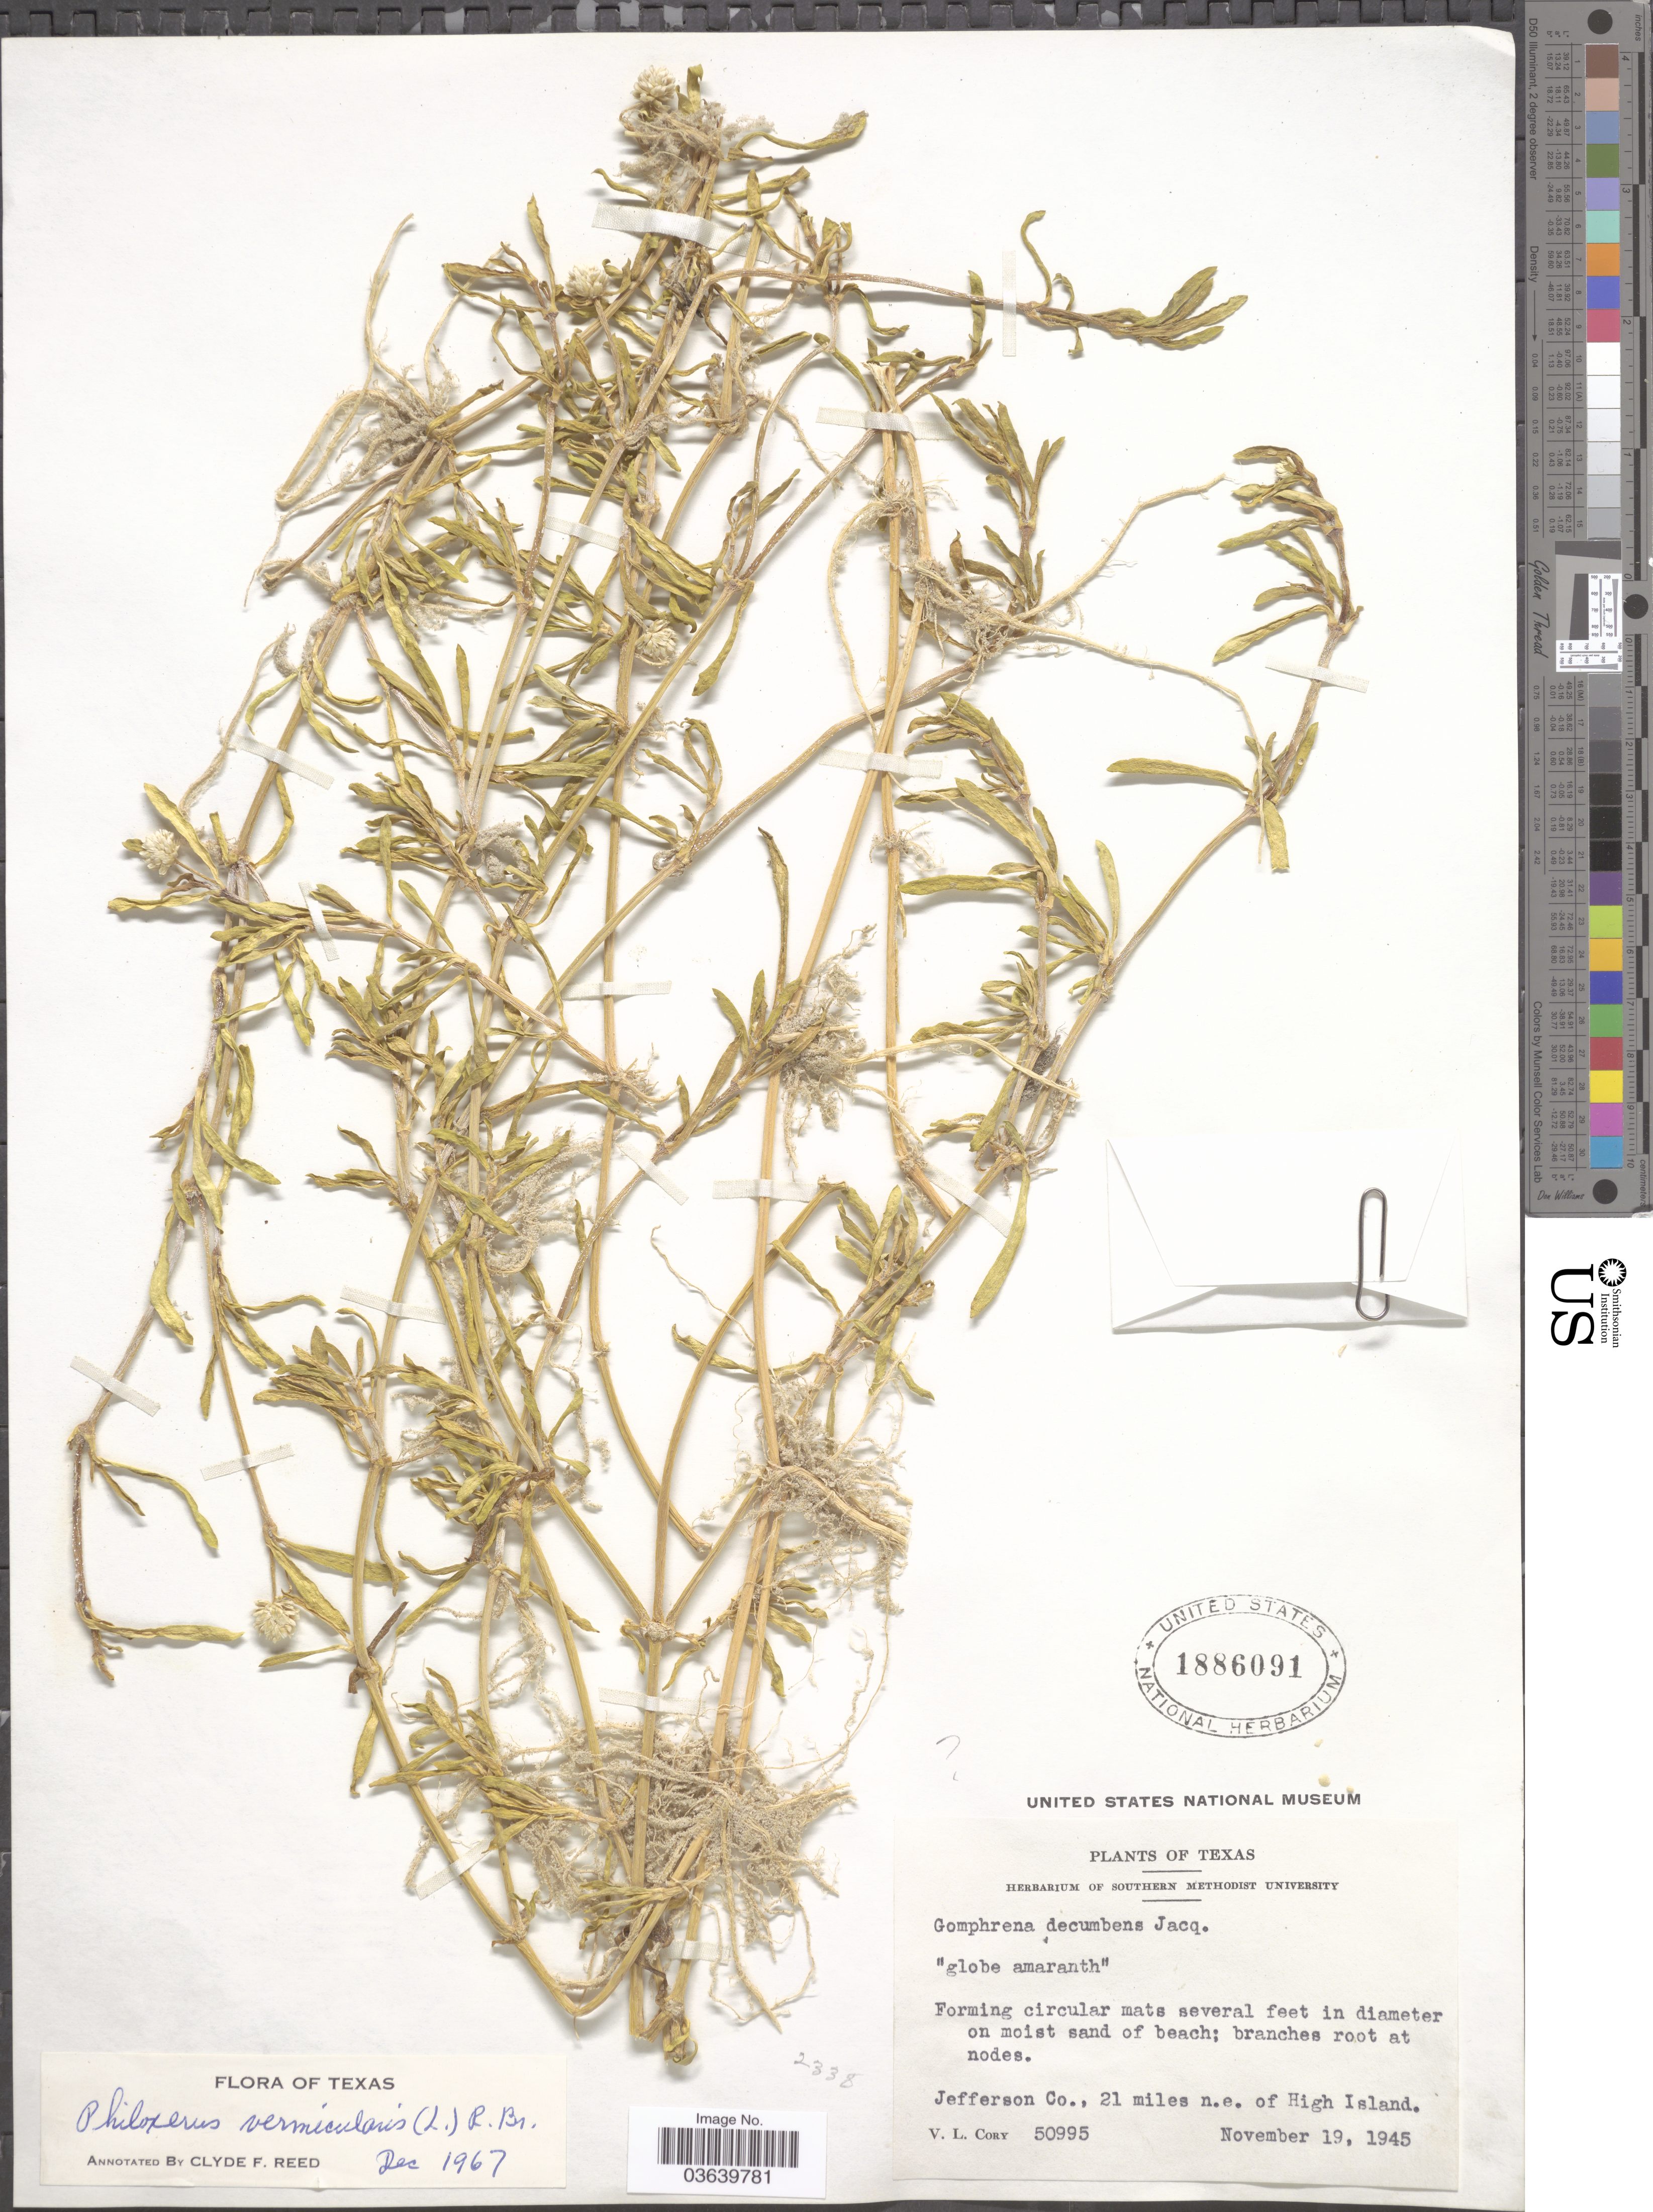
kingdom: Plantae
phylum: Tracheophyta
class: Magnoliopsida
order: Caryophyllales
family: Amaranthaceae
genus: Gomphrena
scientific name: Gomphrena vermicularis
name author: L.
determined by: Strong, Mark T., (BOT), Smithsonian Institution - National Museum of Natural History (UNITED STATES)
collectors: V. Cory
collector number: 50995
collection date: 1945-11-19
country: United States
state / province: Texas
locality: Jefferson Co., 21 miles n.e. of High Island.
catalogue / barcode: US 1886091